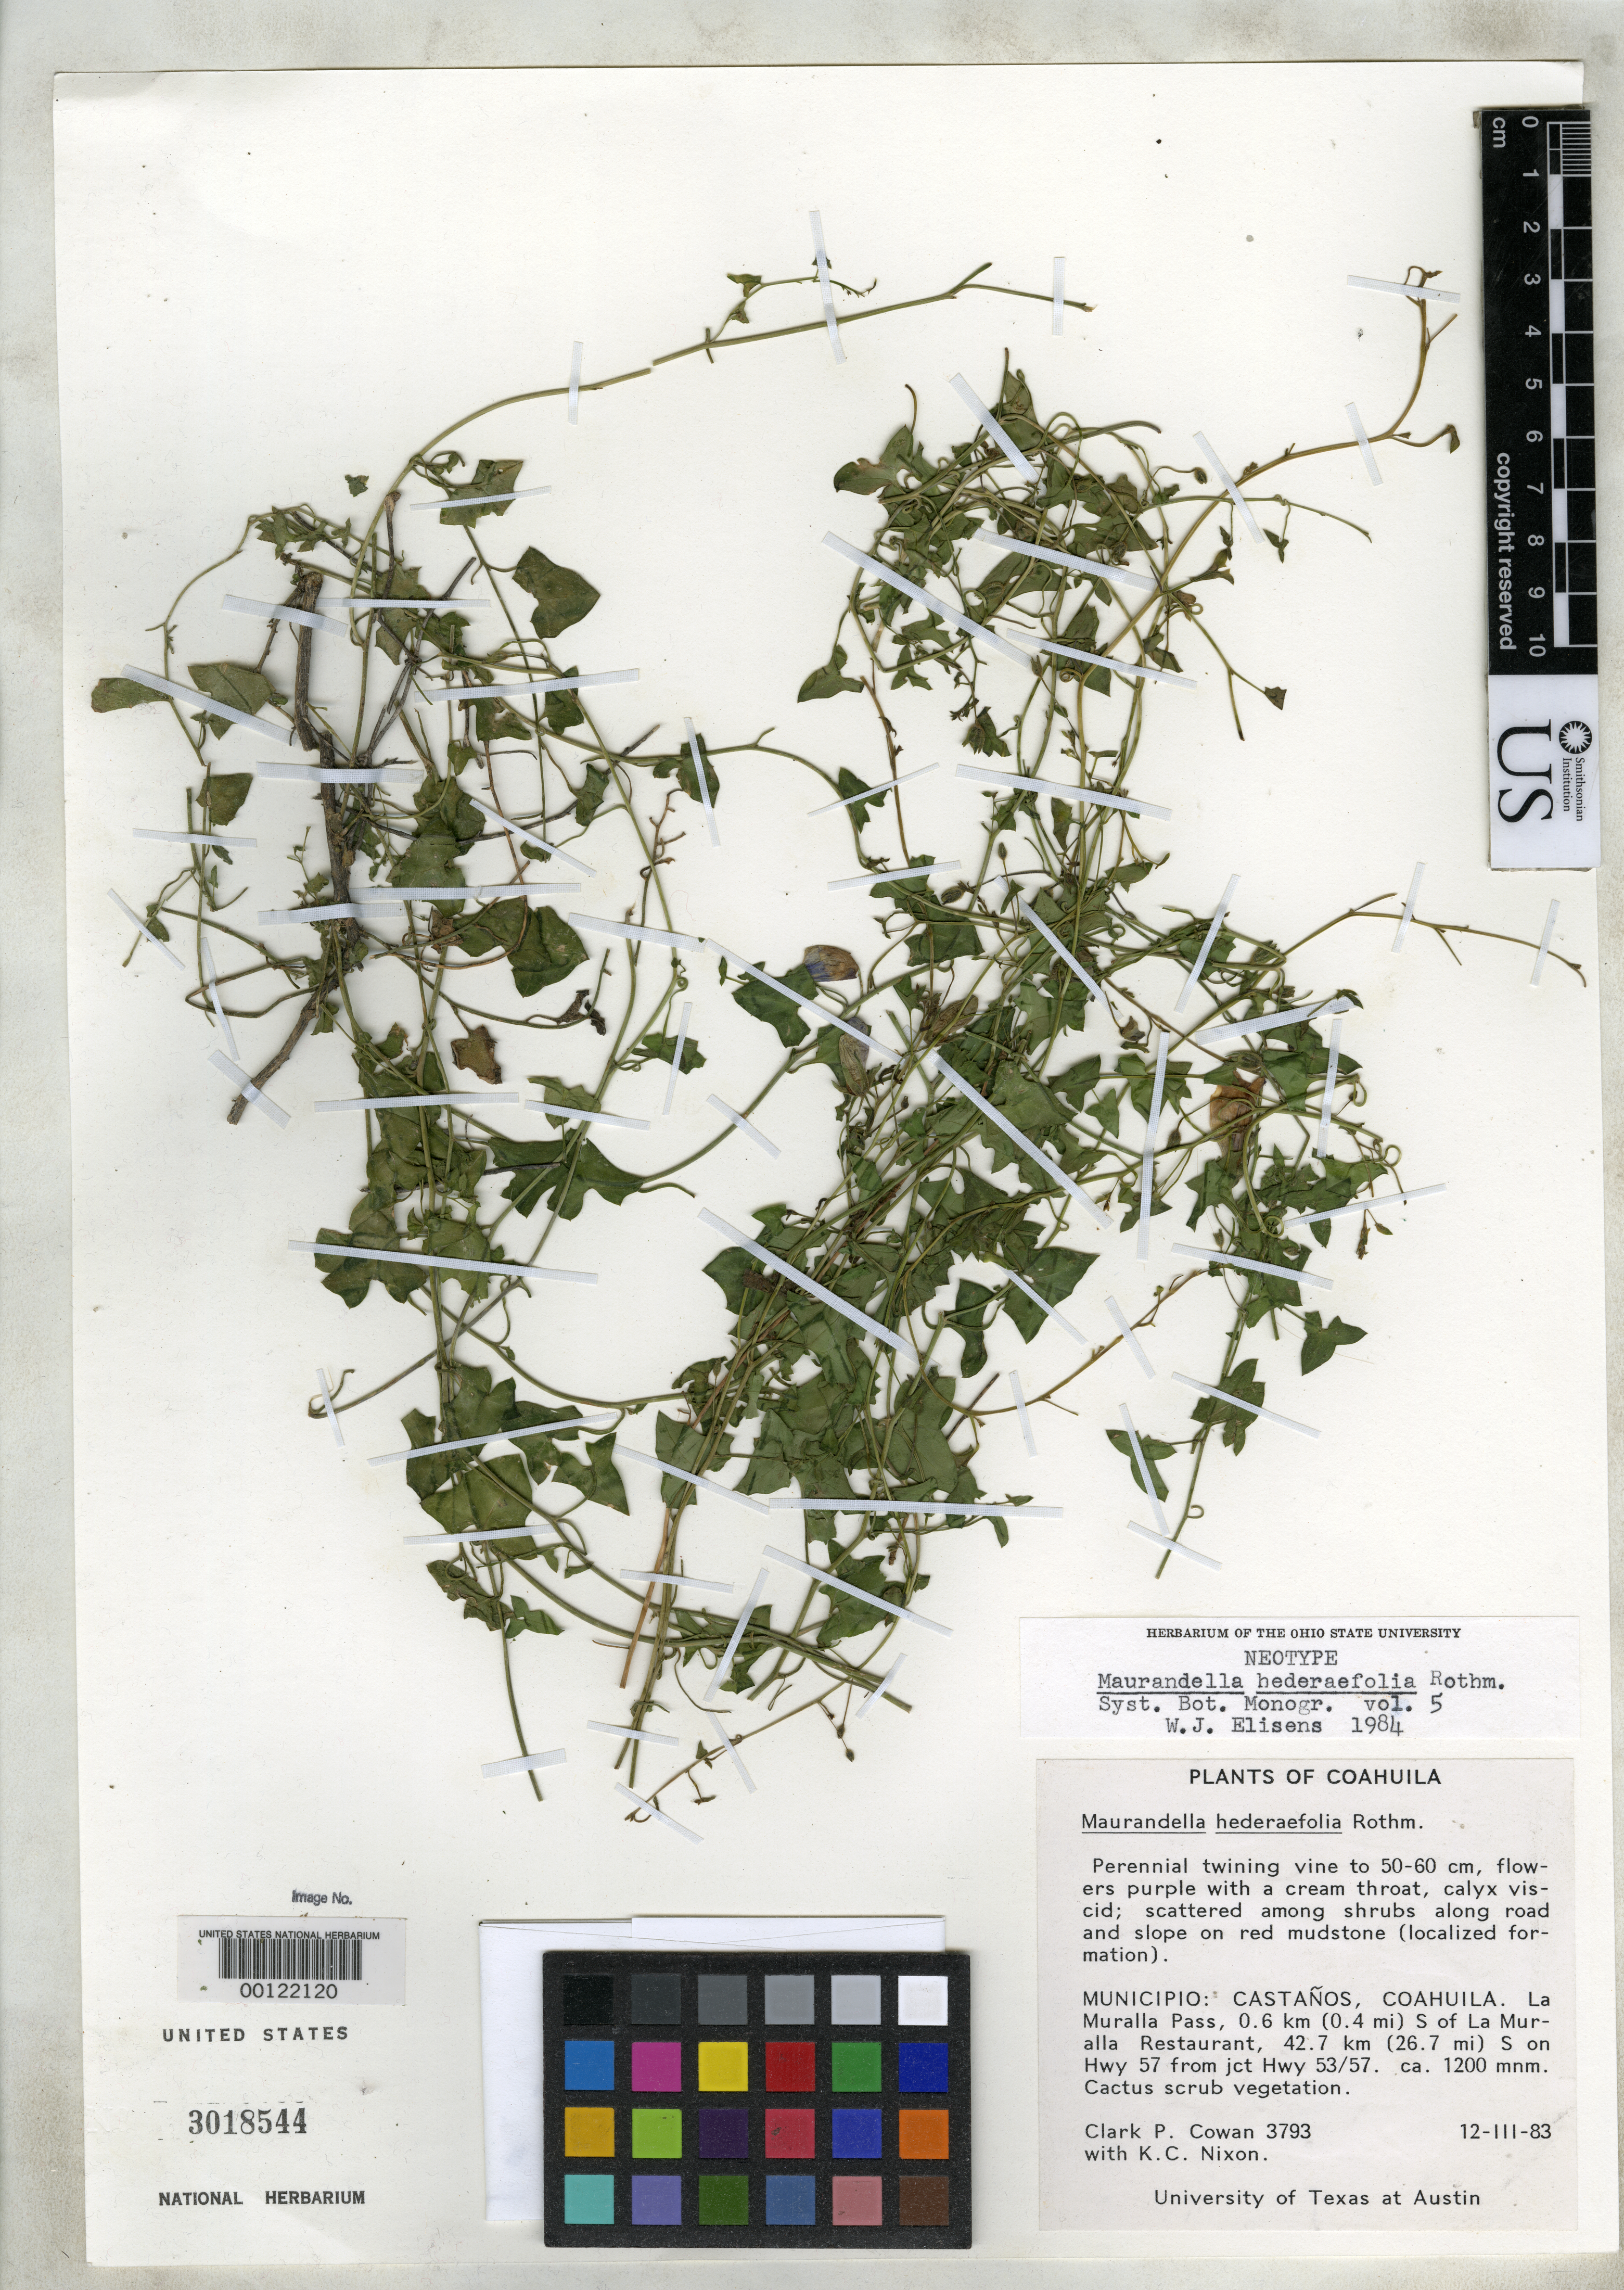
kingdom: Plantae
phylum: Tracheophyta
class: Magnoliopsida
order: Lamiales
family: Plantaginaceae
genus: Maurandella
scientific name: Maurandella hederaefolia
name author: Rothmaler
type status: Isoneotype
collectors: C. P. Cowan & K. C. Nixon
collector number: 3793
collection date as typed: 12 Mar 1983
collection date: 1983-03-12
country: Mexico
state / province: Coahuila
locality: Castanos, La Muralla Pass, 0.6 mi S of La Muralla Restaurant.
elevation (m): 1200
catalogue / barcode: US 3018544